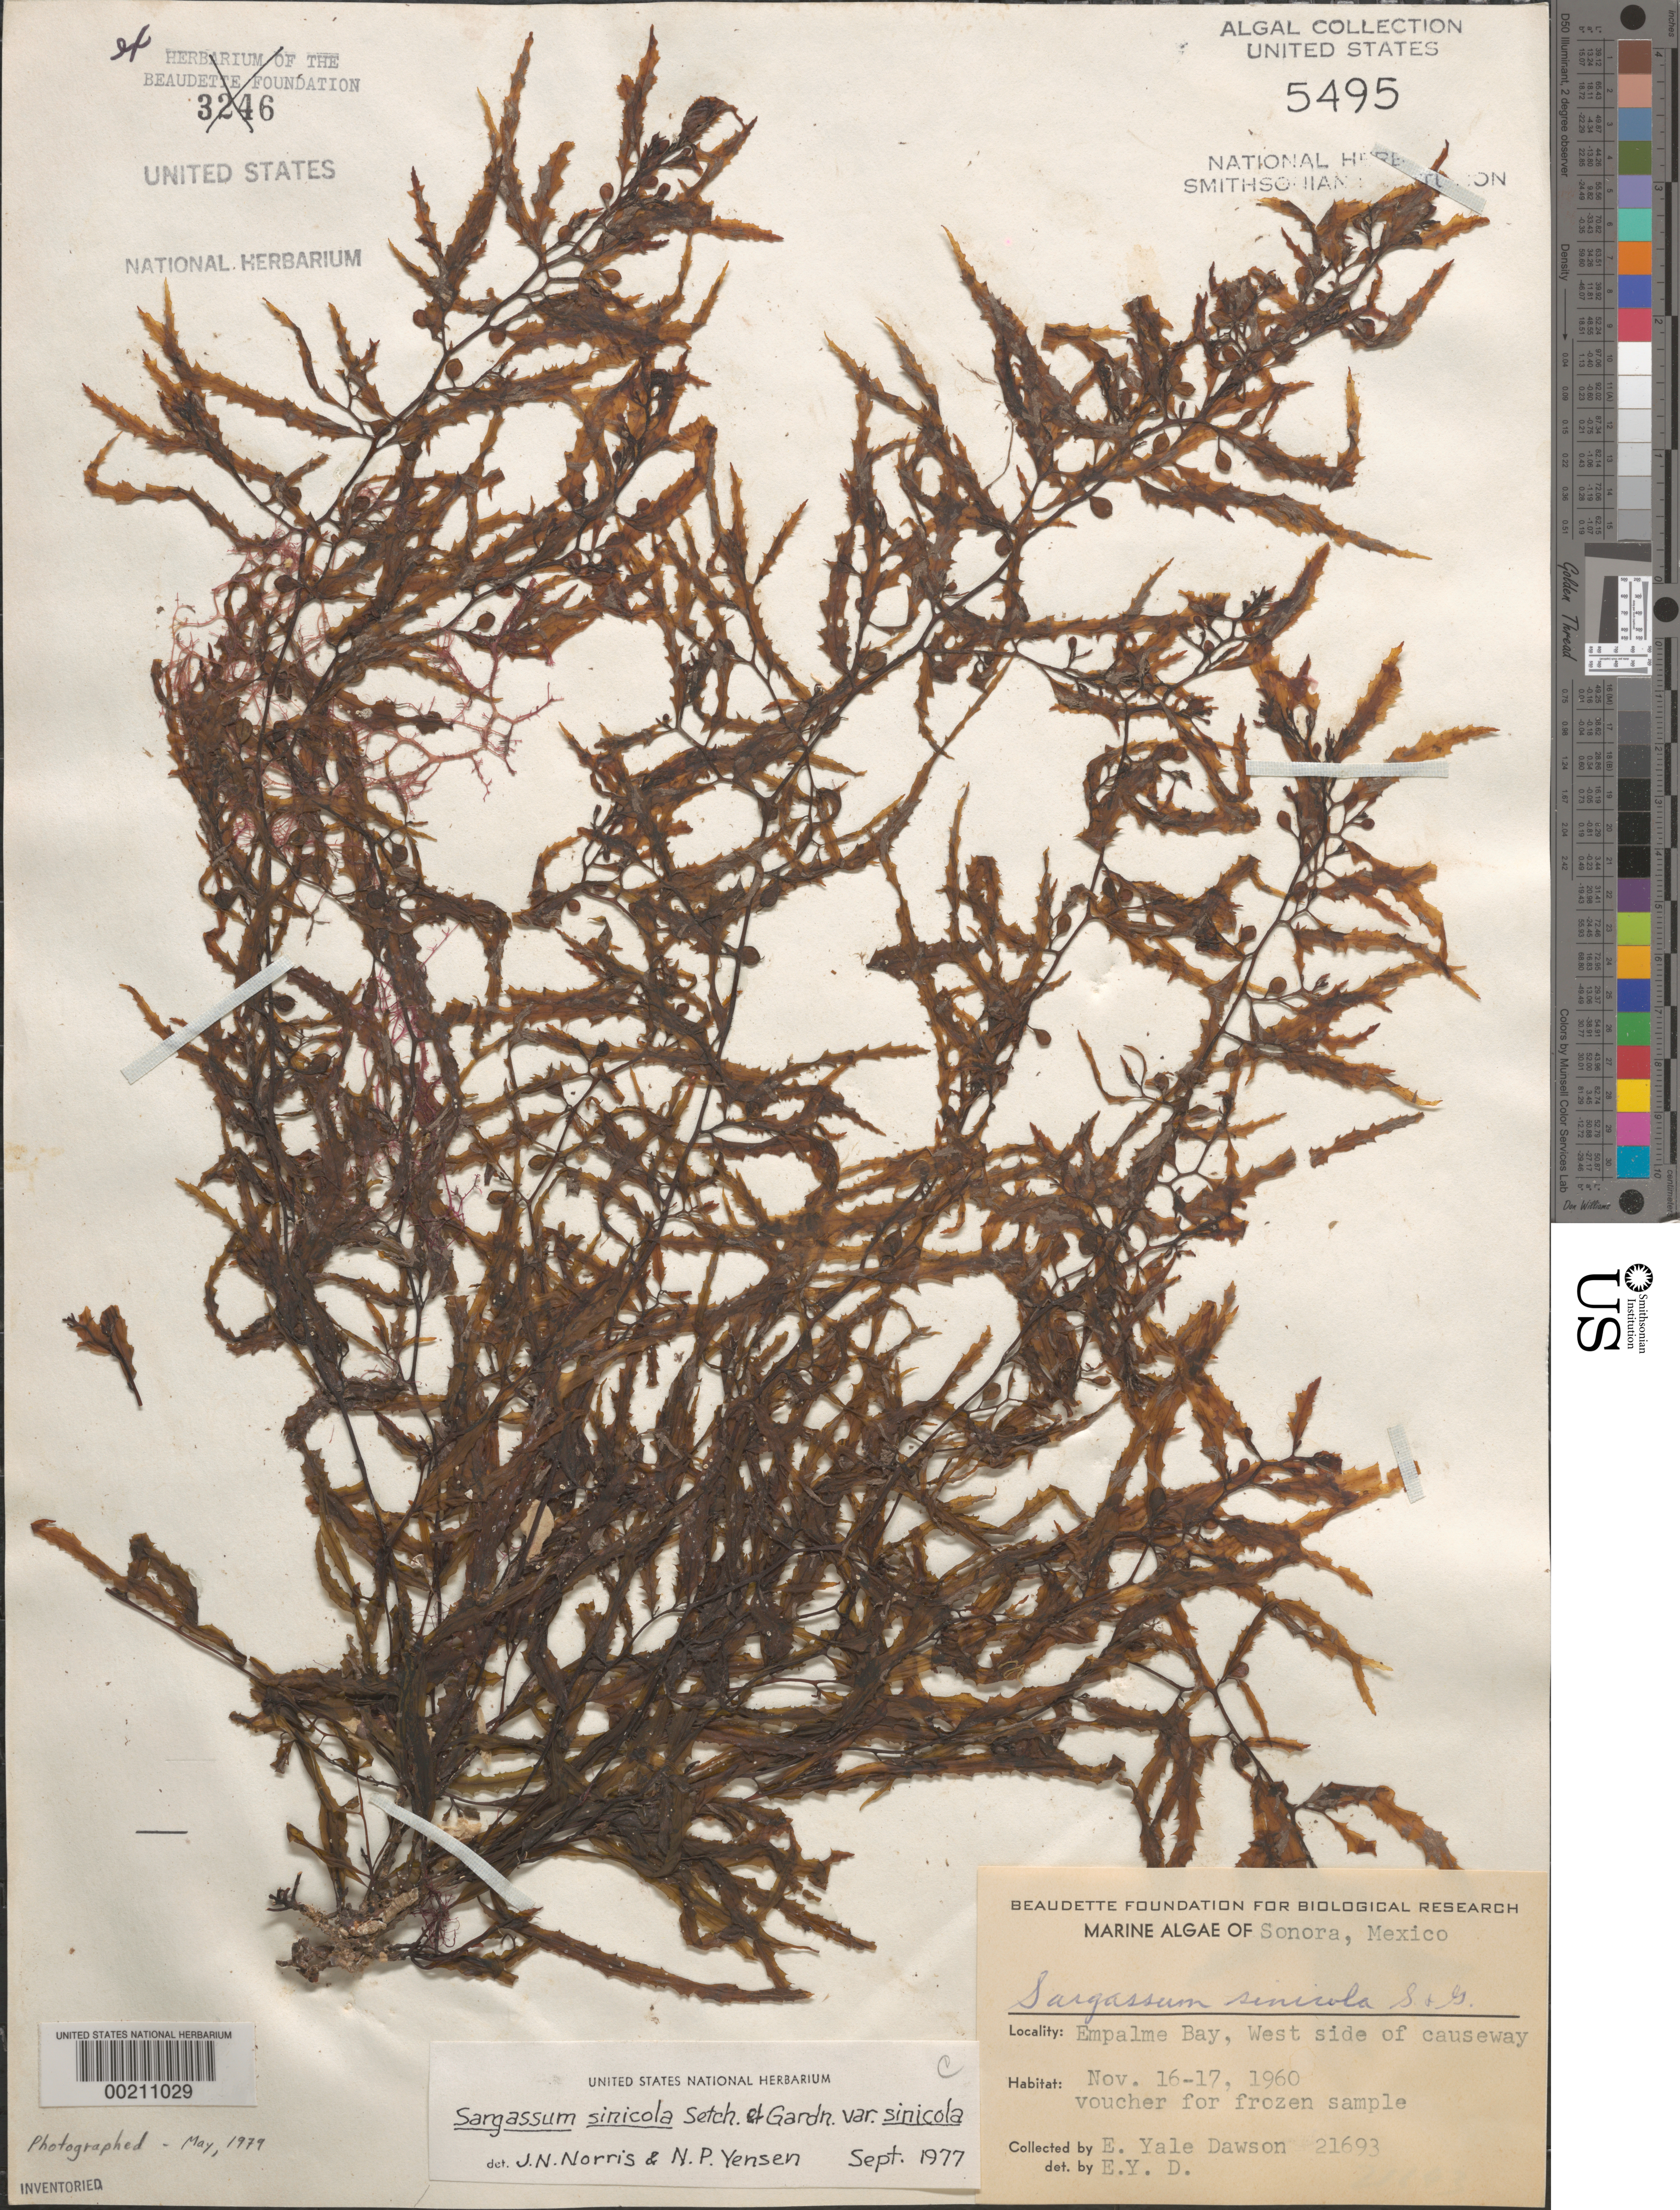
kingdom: Chromista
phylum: Ochrophyta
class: Phaeophyceae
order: Fucales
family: Sargassaceae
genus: Sargassum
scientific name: Sargassum sinicola var. sinicola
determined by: Norris, J. N.; Yensen, N. P.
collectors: E. Y. Dawson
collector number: EYD 21693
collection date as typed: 16 Nov 1960 to 17 Nov 1960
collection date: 1960-11-16/1960-11-17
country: Mexico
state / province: Sonora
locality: Bahia Empalme (Empalme Bay), west side of causeway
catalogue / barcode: US 5495